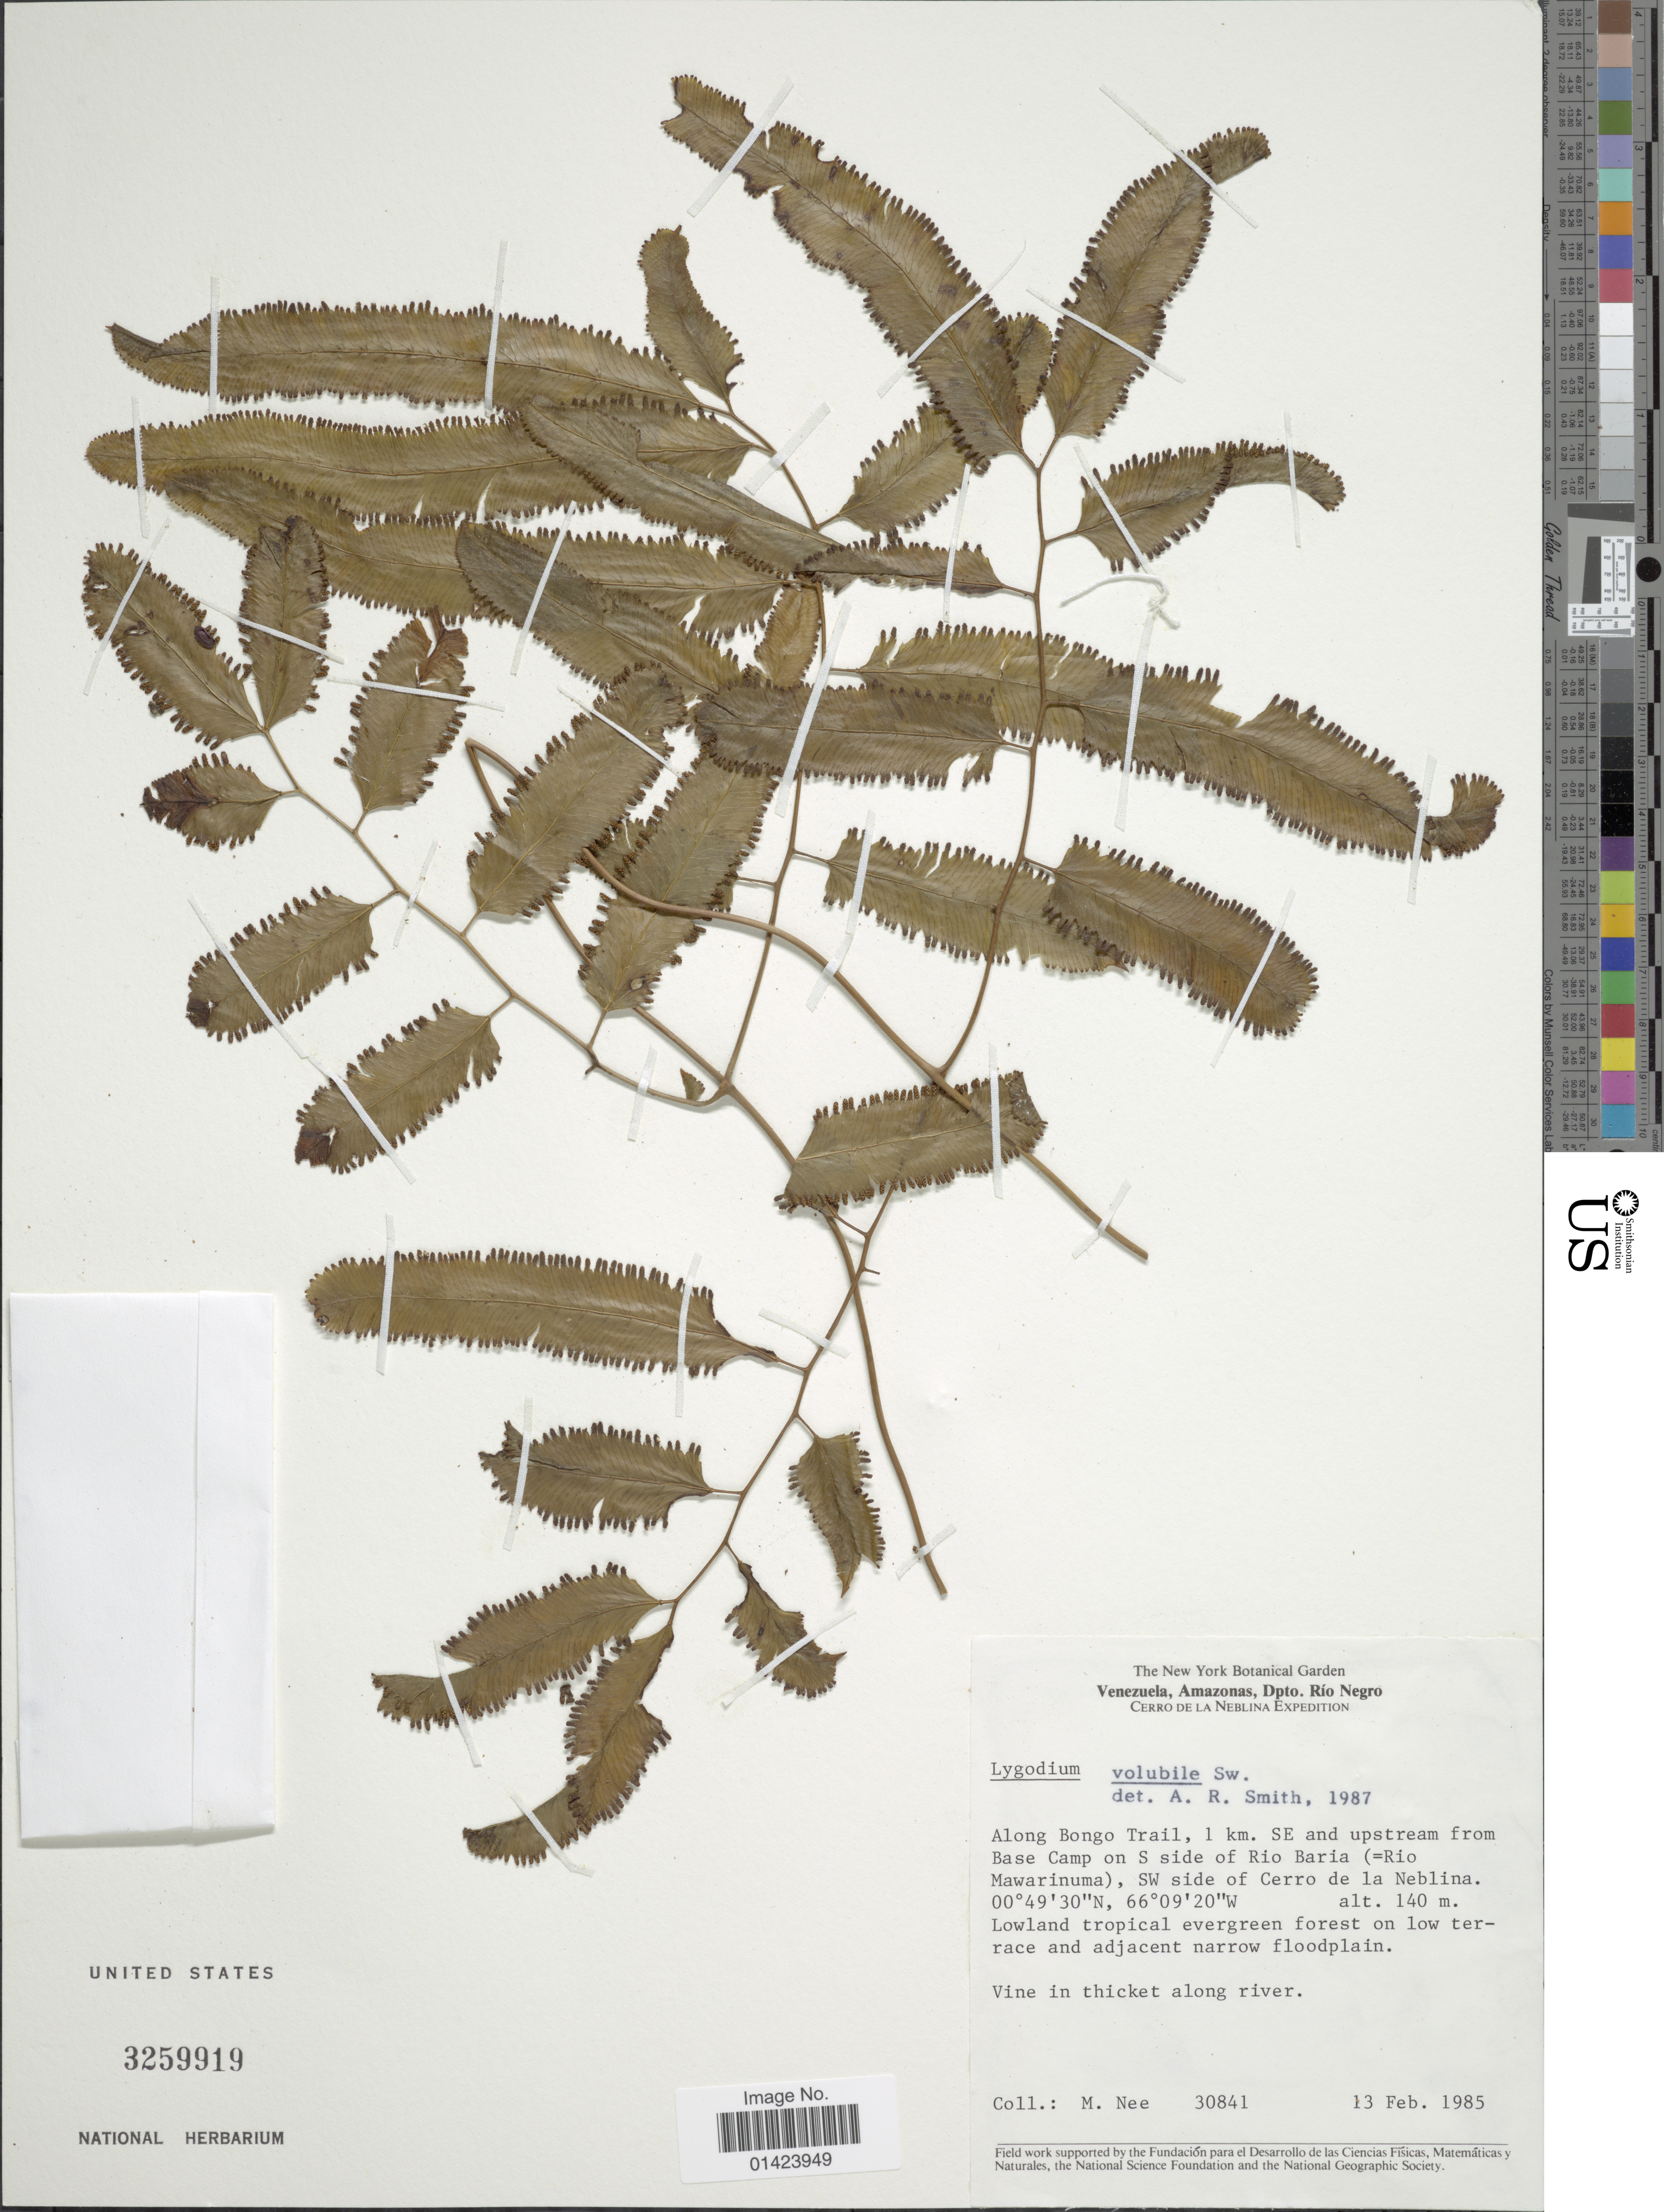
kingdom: Plantae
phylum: Tracheophyta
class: Polypodiopsida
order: Schizaeales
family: Lygodiaceae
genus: Lygodium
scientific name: Lygodium volubile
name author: Sw.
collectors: M. Nee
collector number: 30841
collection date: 1985-02-13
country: Venezuela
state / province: Amazonas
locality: Amazonas, Dpto. Rio Negro, along Bongo Trail, 1km SE and upstream from Base camp on S side of Rio Baria(=Rio Mawarinuma) SW side of Cerro de la Neblina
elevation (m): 140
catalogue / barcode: US 3259919